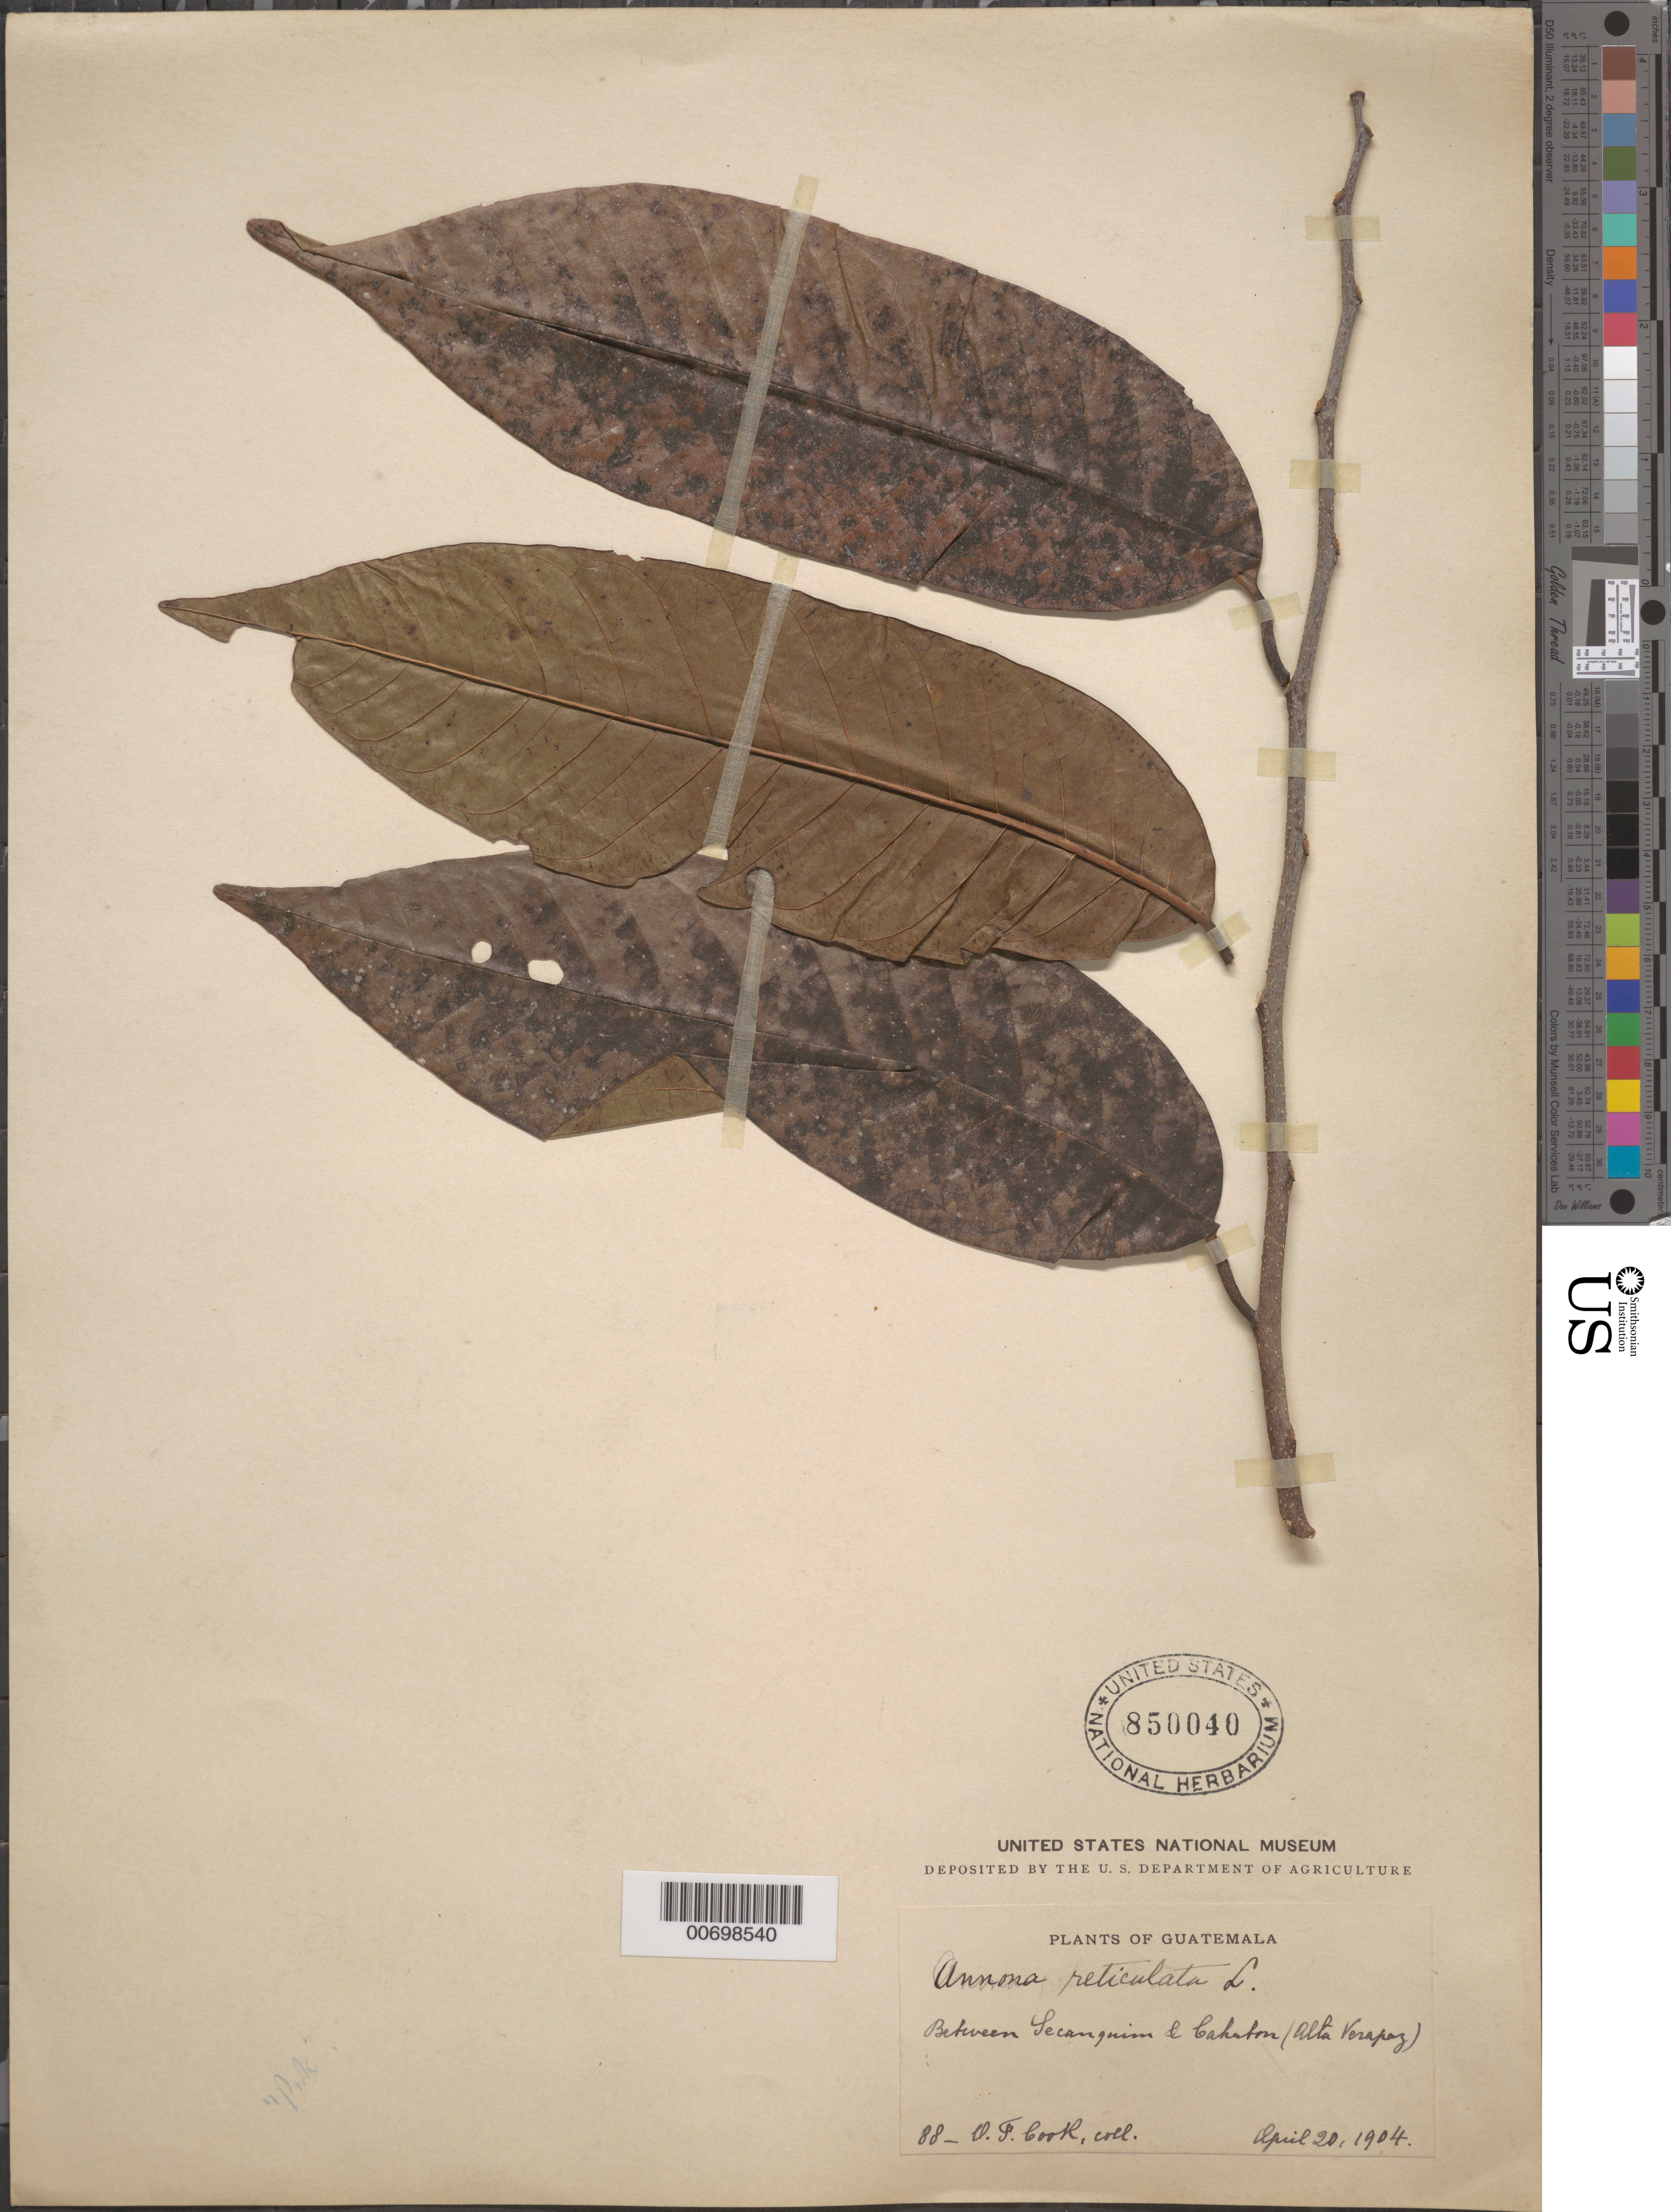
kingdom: Plantae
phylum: Tracheophyta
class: Magnoliopsida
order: Magnoliales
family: Annonaceae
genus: Annona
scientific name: Annona reticulata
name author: L.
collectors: O. F. Cook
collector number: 88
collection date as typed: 20 Apr 1904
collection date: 1904-04-20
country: Guatemala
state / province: Alta Verapaz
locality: between Lanquin and Cahabon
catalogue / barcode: US 850040